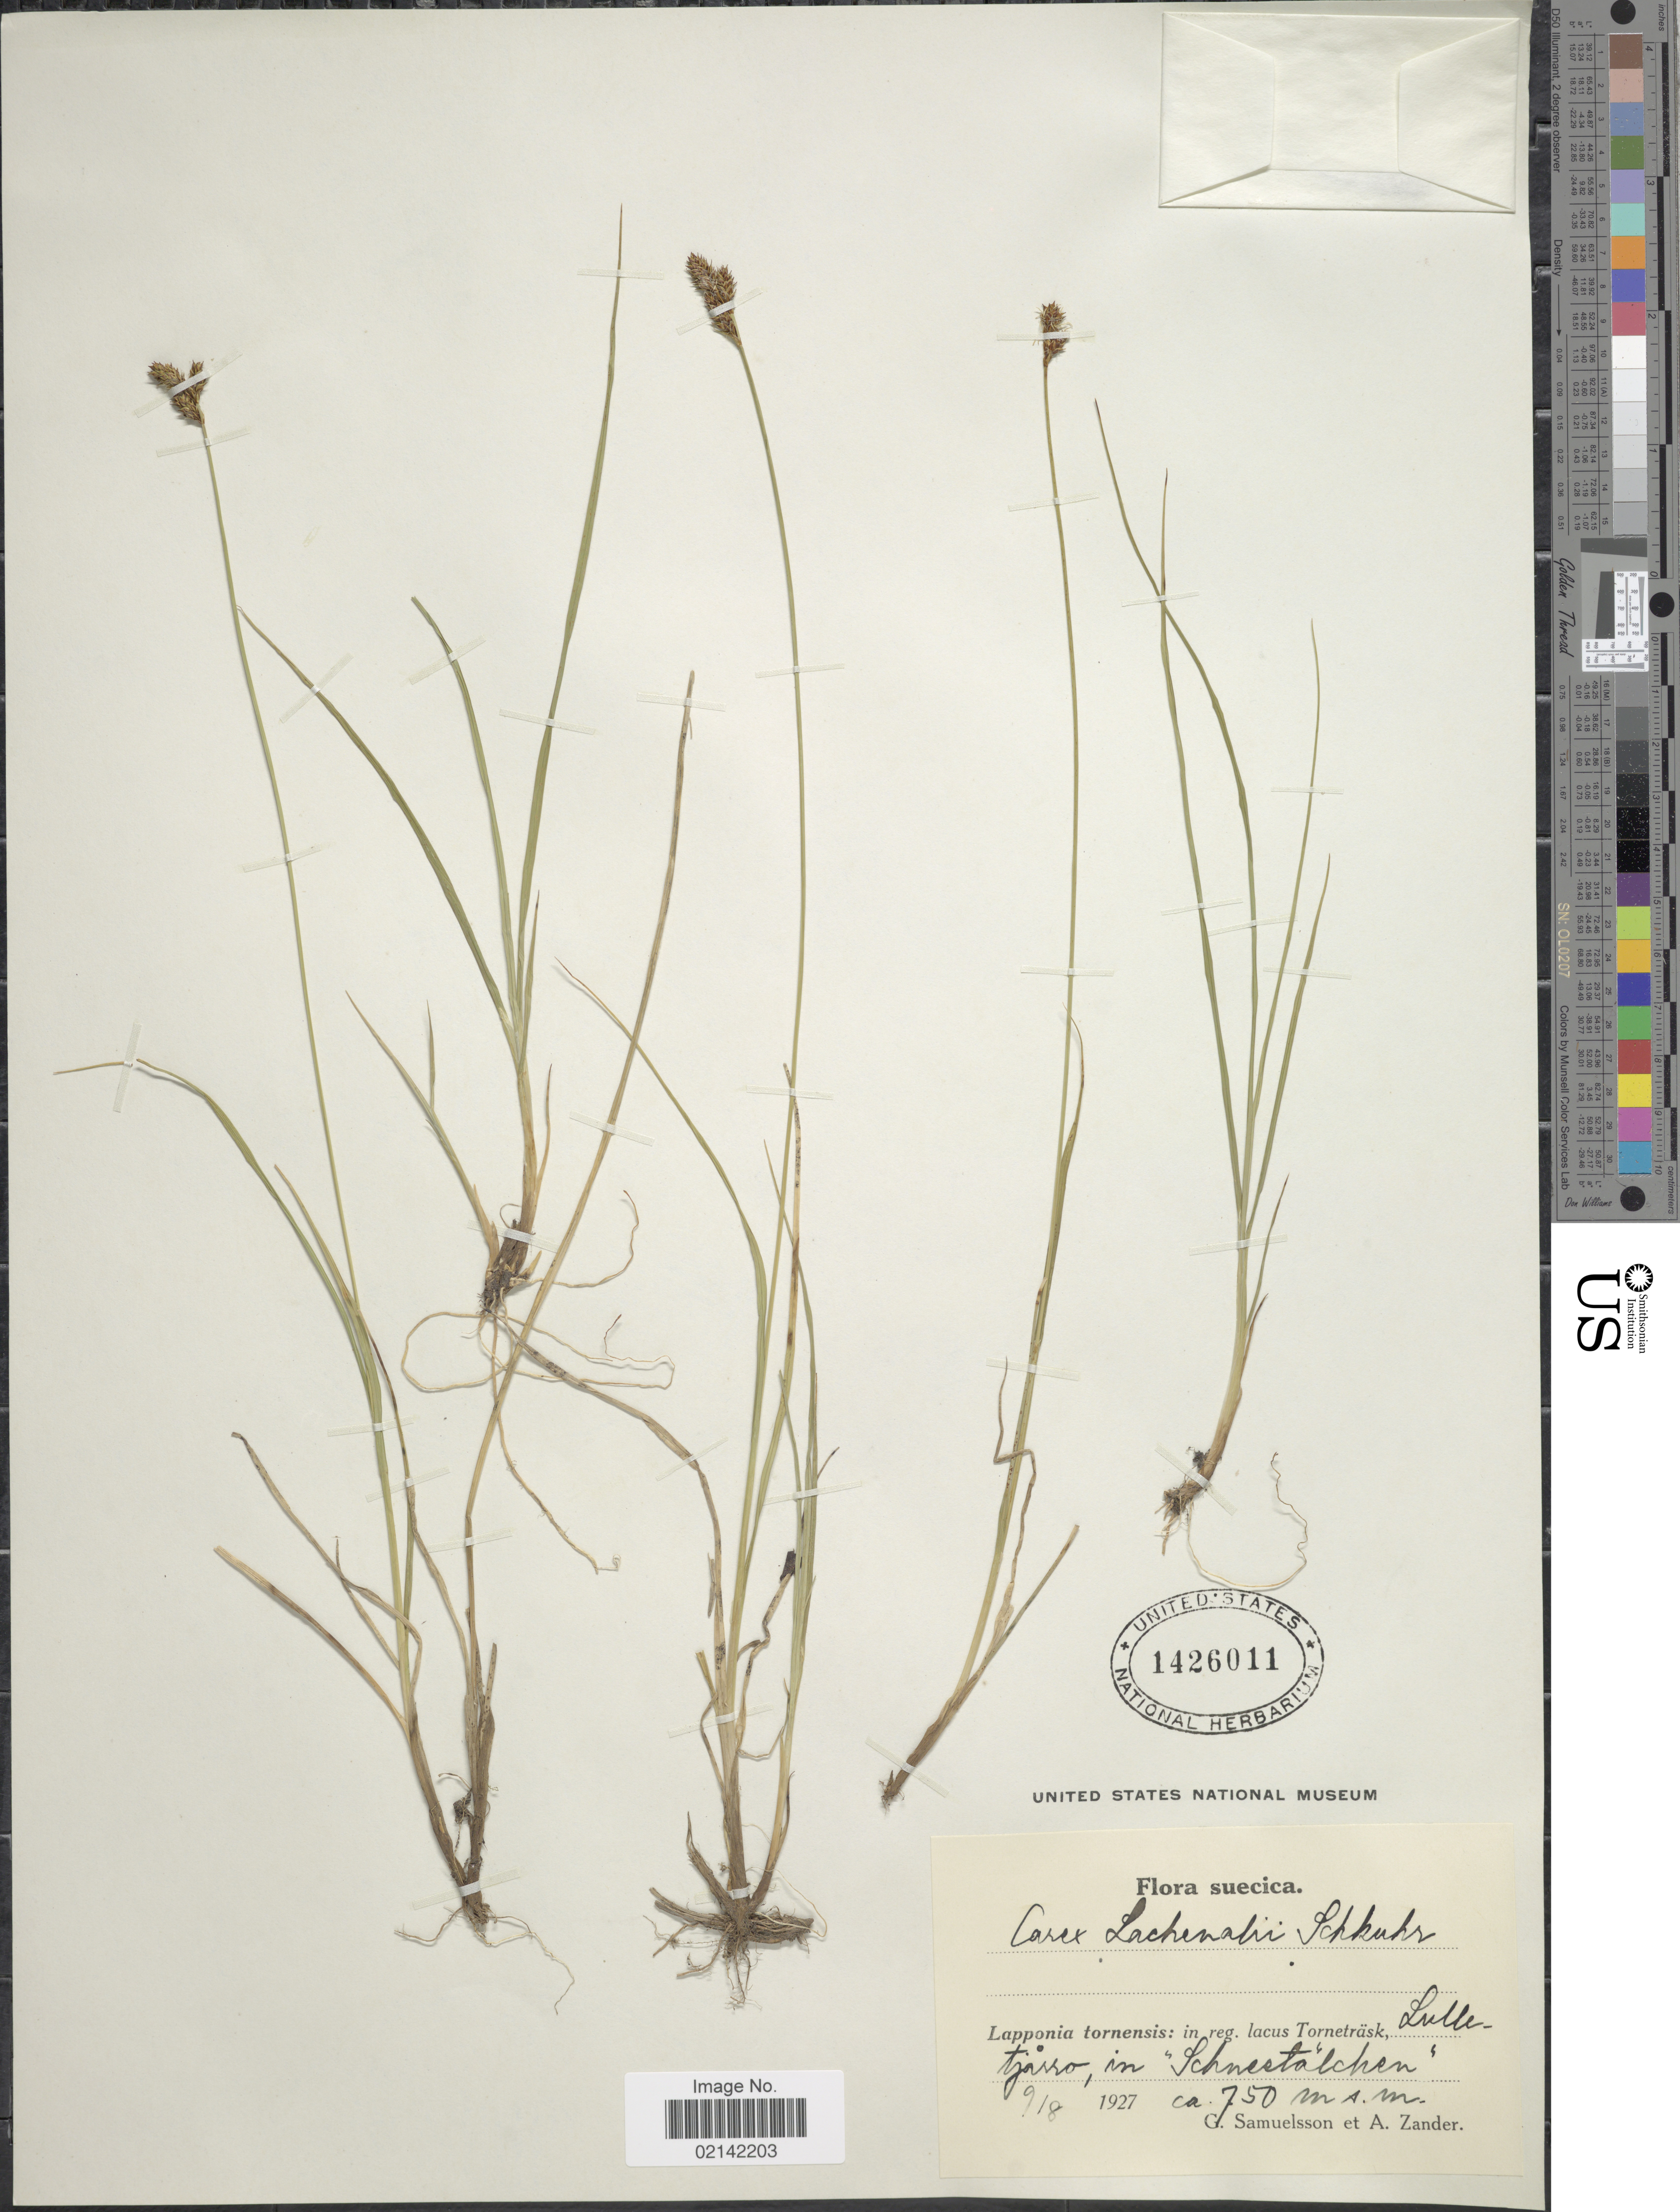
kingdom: Plantae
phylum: Tracheophyta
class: Liliopsida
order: Poales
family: Cyperaceae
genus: Carex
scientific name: Carex lachenalii subsp. lachenalii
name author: Schkuhr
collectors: G. Samuelsson & A. Zander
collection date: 1927-08-09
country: Sweden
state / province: Norrbotten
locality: Torn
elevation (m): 750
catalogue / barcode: US 1426011